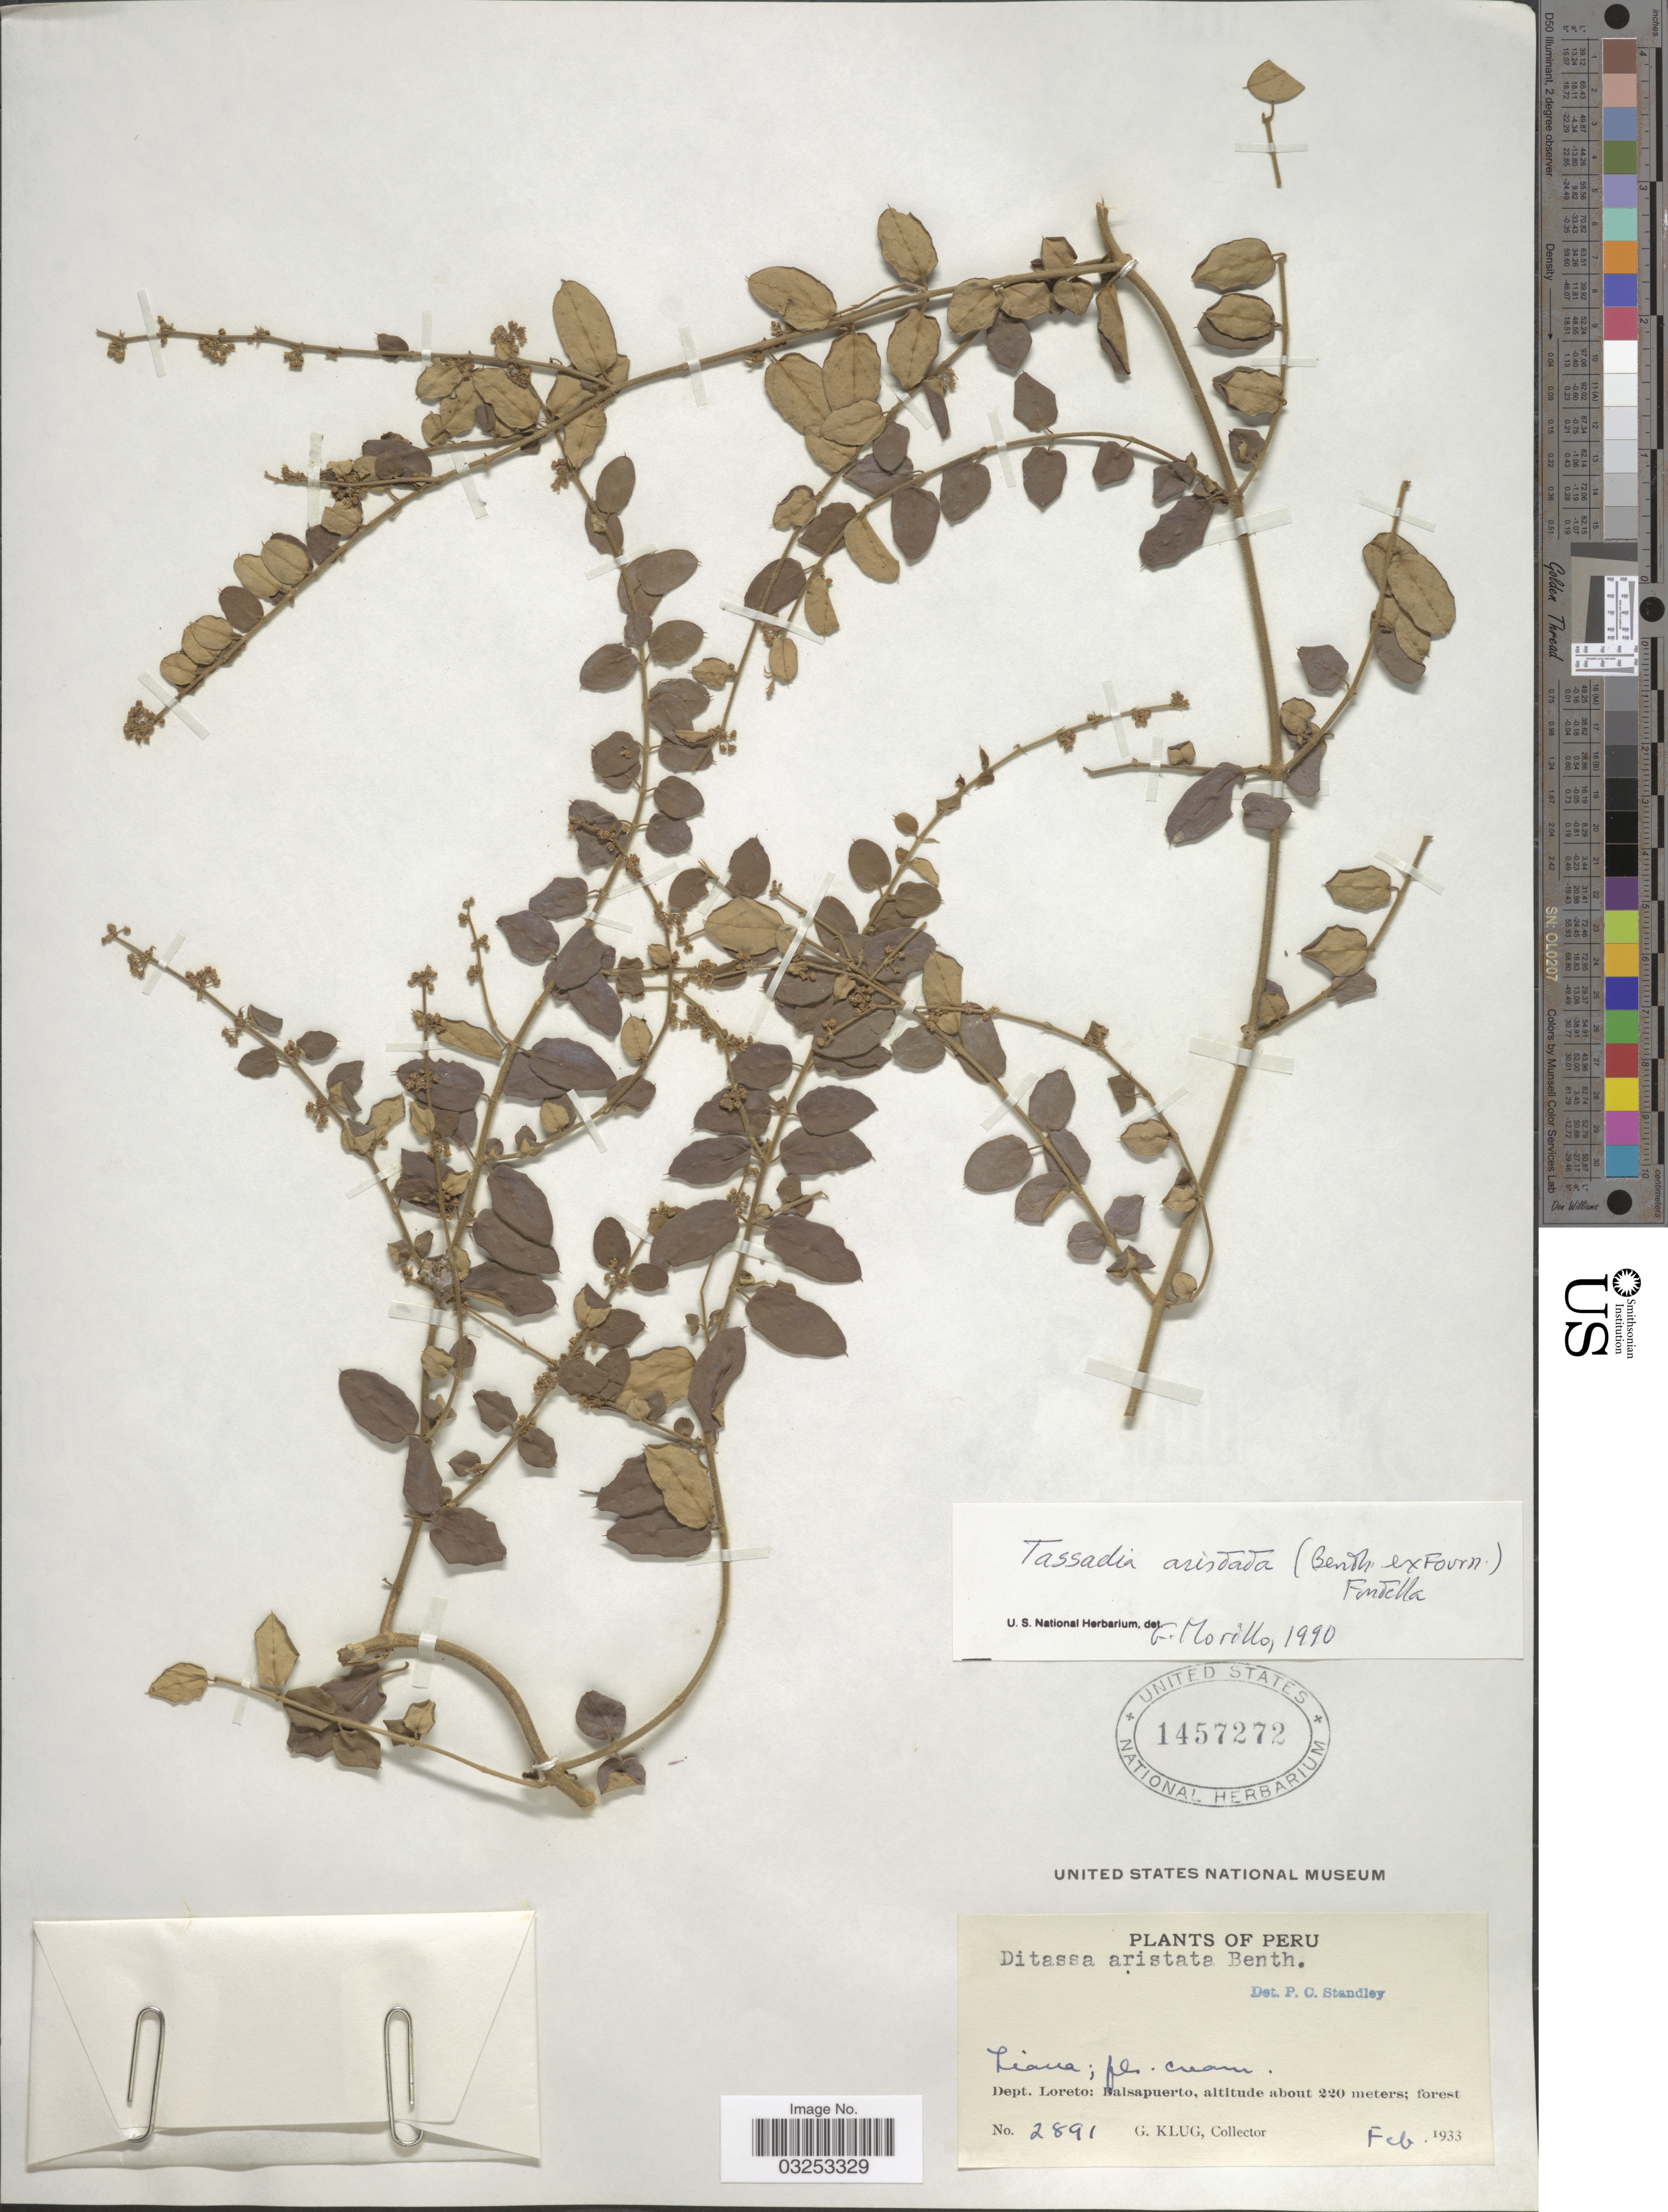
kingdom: Plantae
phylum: Tracheophyta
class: Magnoliopsida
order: Gentianales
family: Apocynaceae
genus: Tassadia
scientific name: Tassadia aristata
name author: (Benth. ex E. Fourn.) Fontella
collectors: G. Klug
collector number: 2891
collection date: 1933-02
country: Peru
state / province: Loreto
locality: Dept. Loreto: Balsapuerto.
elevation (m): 220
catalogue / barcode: US 1457272